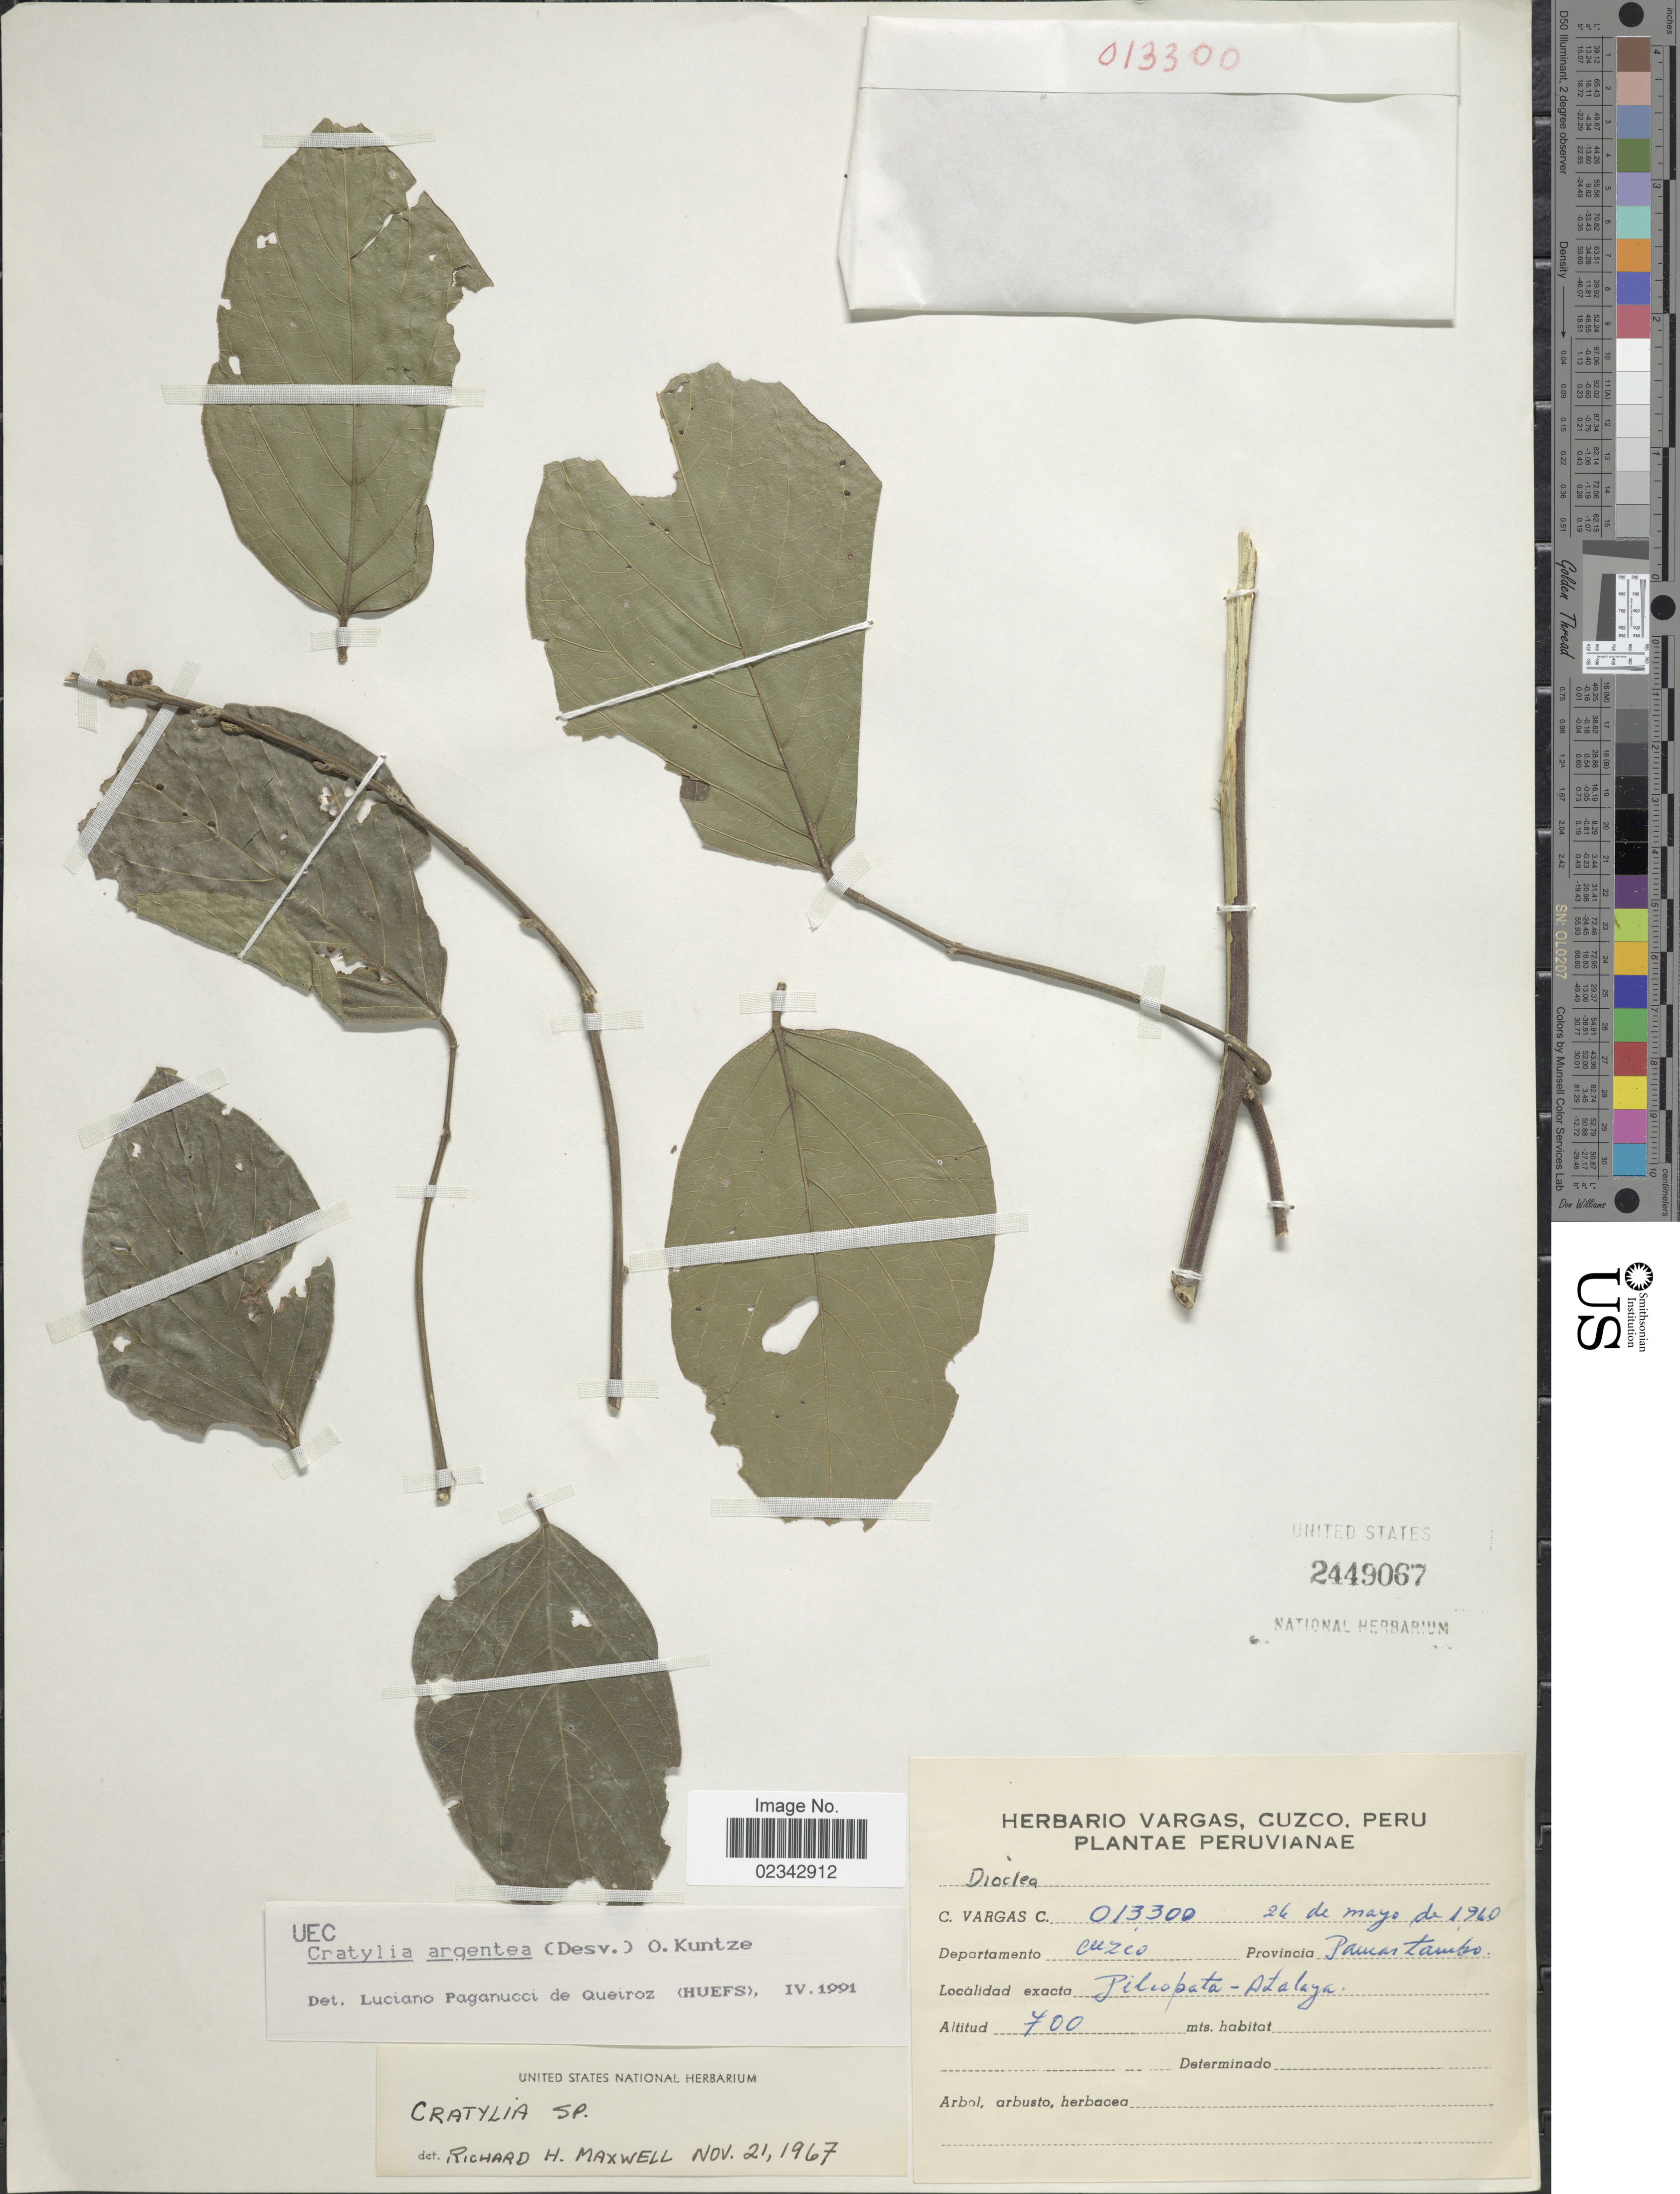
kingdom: Plantae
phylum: Tracheophyta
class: Magnoliopsida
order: Fabales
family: Fabaceae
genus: Cratylia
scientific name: Cratylia argentea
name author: (Desv.) Kuntze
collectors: C. Vargas Calderón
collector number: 013300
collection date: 1960-05-24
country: Peru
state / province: Cusco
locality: Departamento Cuzco, Provincia Paucartambo, Pilcopata-Atalaya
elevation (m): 700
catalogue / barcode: US 2449067